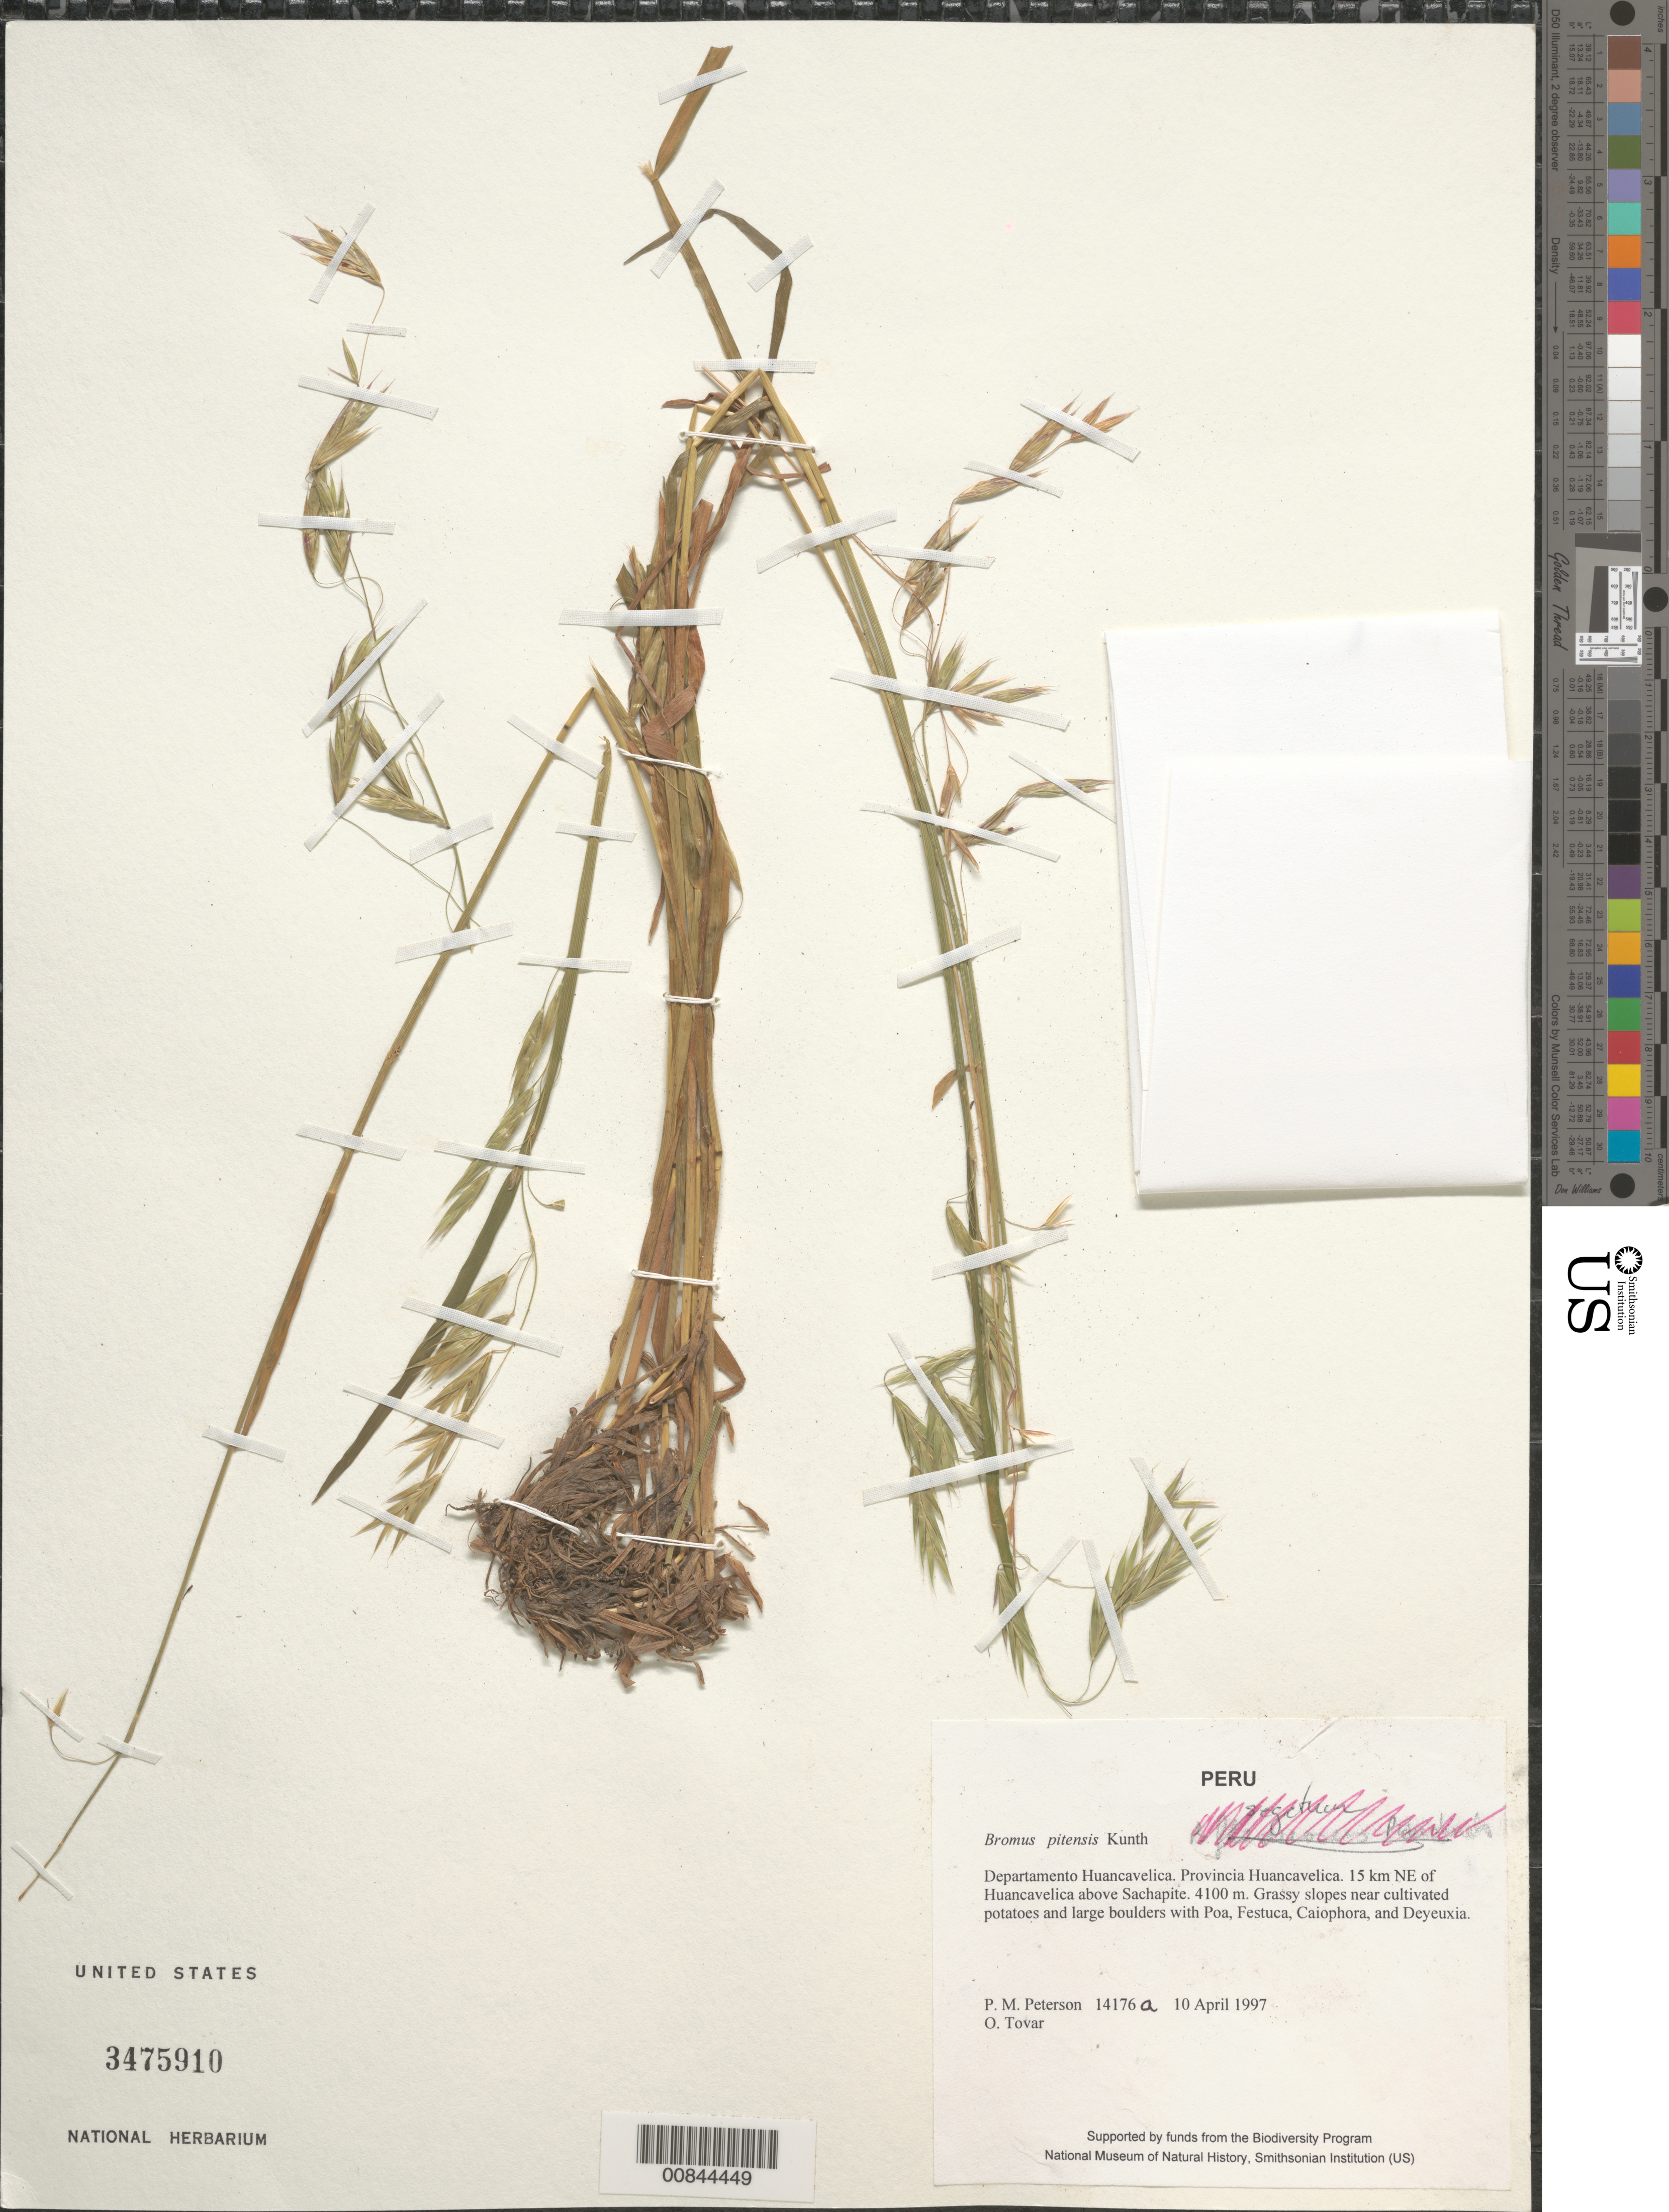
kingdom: Plantae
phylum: Tracheophyta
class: Liliopsida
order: Poales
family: Poaceae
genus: Bromus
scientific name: Bromus pitensis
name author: Kunth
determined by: Planchuelo, A. M.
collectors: P. M. Peterson & Ó. Tovar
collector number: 14176a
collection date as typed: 10 Apr 1997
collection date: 1997-04-10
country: Peru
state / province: Huancavelica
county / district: Huancavelica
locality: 15 km NE of Huancavelica above Sachapite.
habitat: Grassy slopes near cultivated potatoes and large boulders with Poa, Festuca, Caiophora, and Deyeuxia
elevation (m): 4100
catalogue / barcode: US 3475909